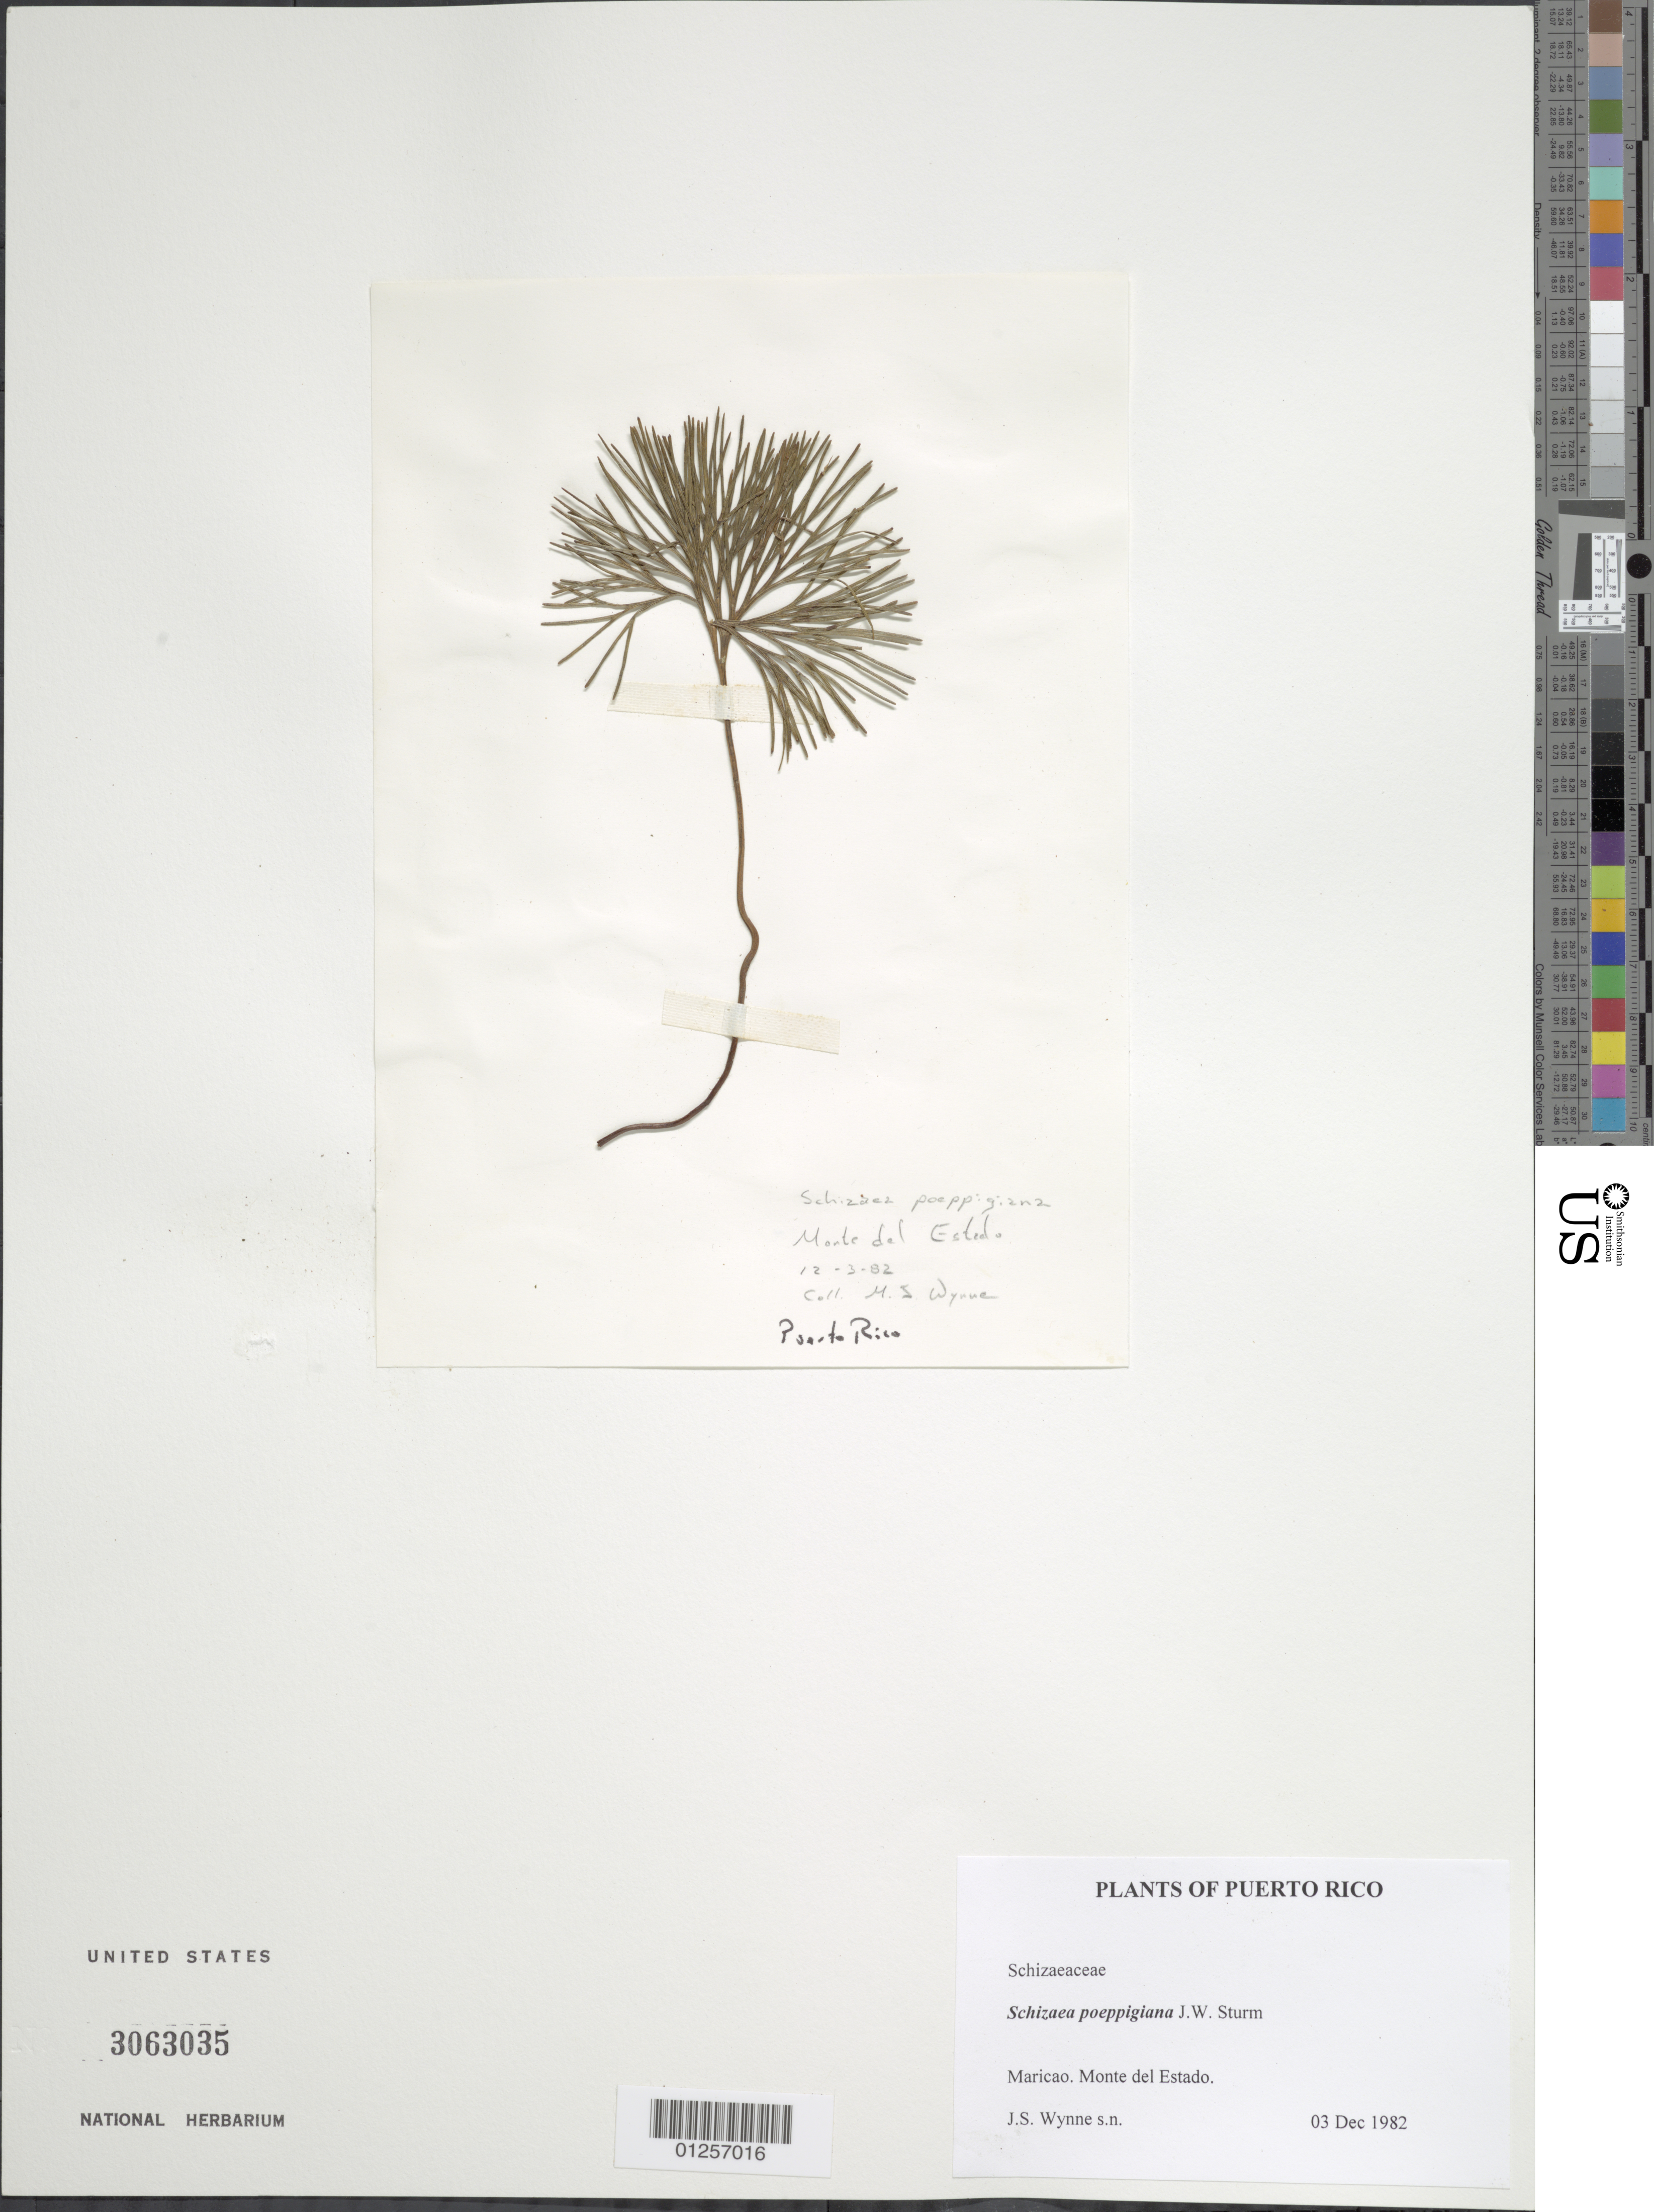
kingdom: Plantae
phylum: Tracheophyta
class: Polypodiopsida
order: Schizaeales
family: Schizaeaceae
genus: Schizaea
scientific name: Schizaea poeppigiana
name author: J.W. Sturm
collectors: M.J. Wynne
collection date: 1982-12-03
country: Puerto Rico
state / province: Maricao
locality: Monte del Estado.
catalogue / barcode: US 3063035